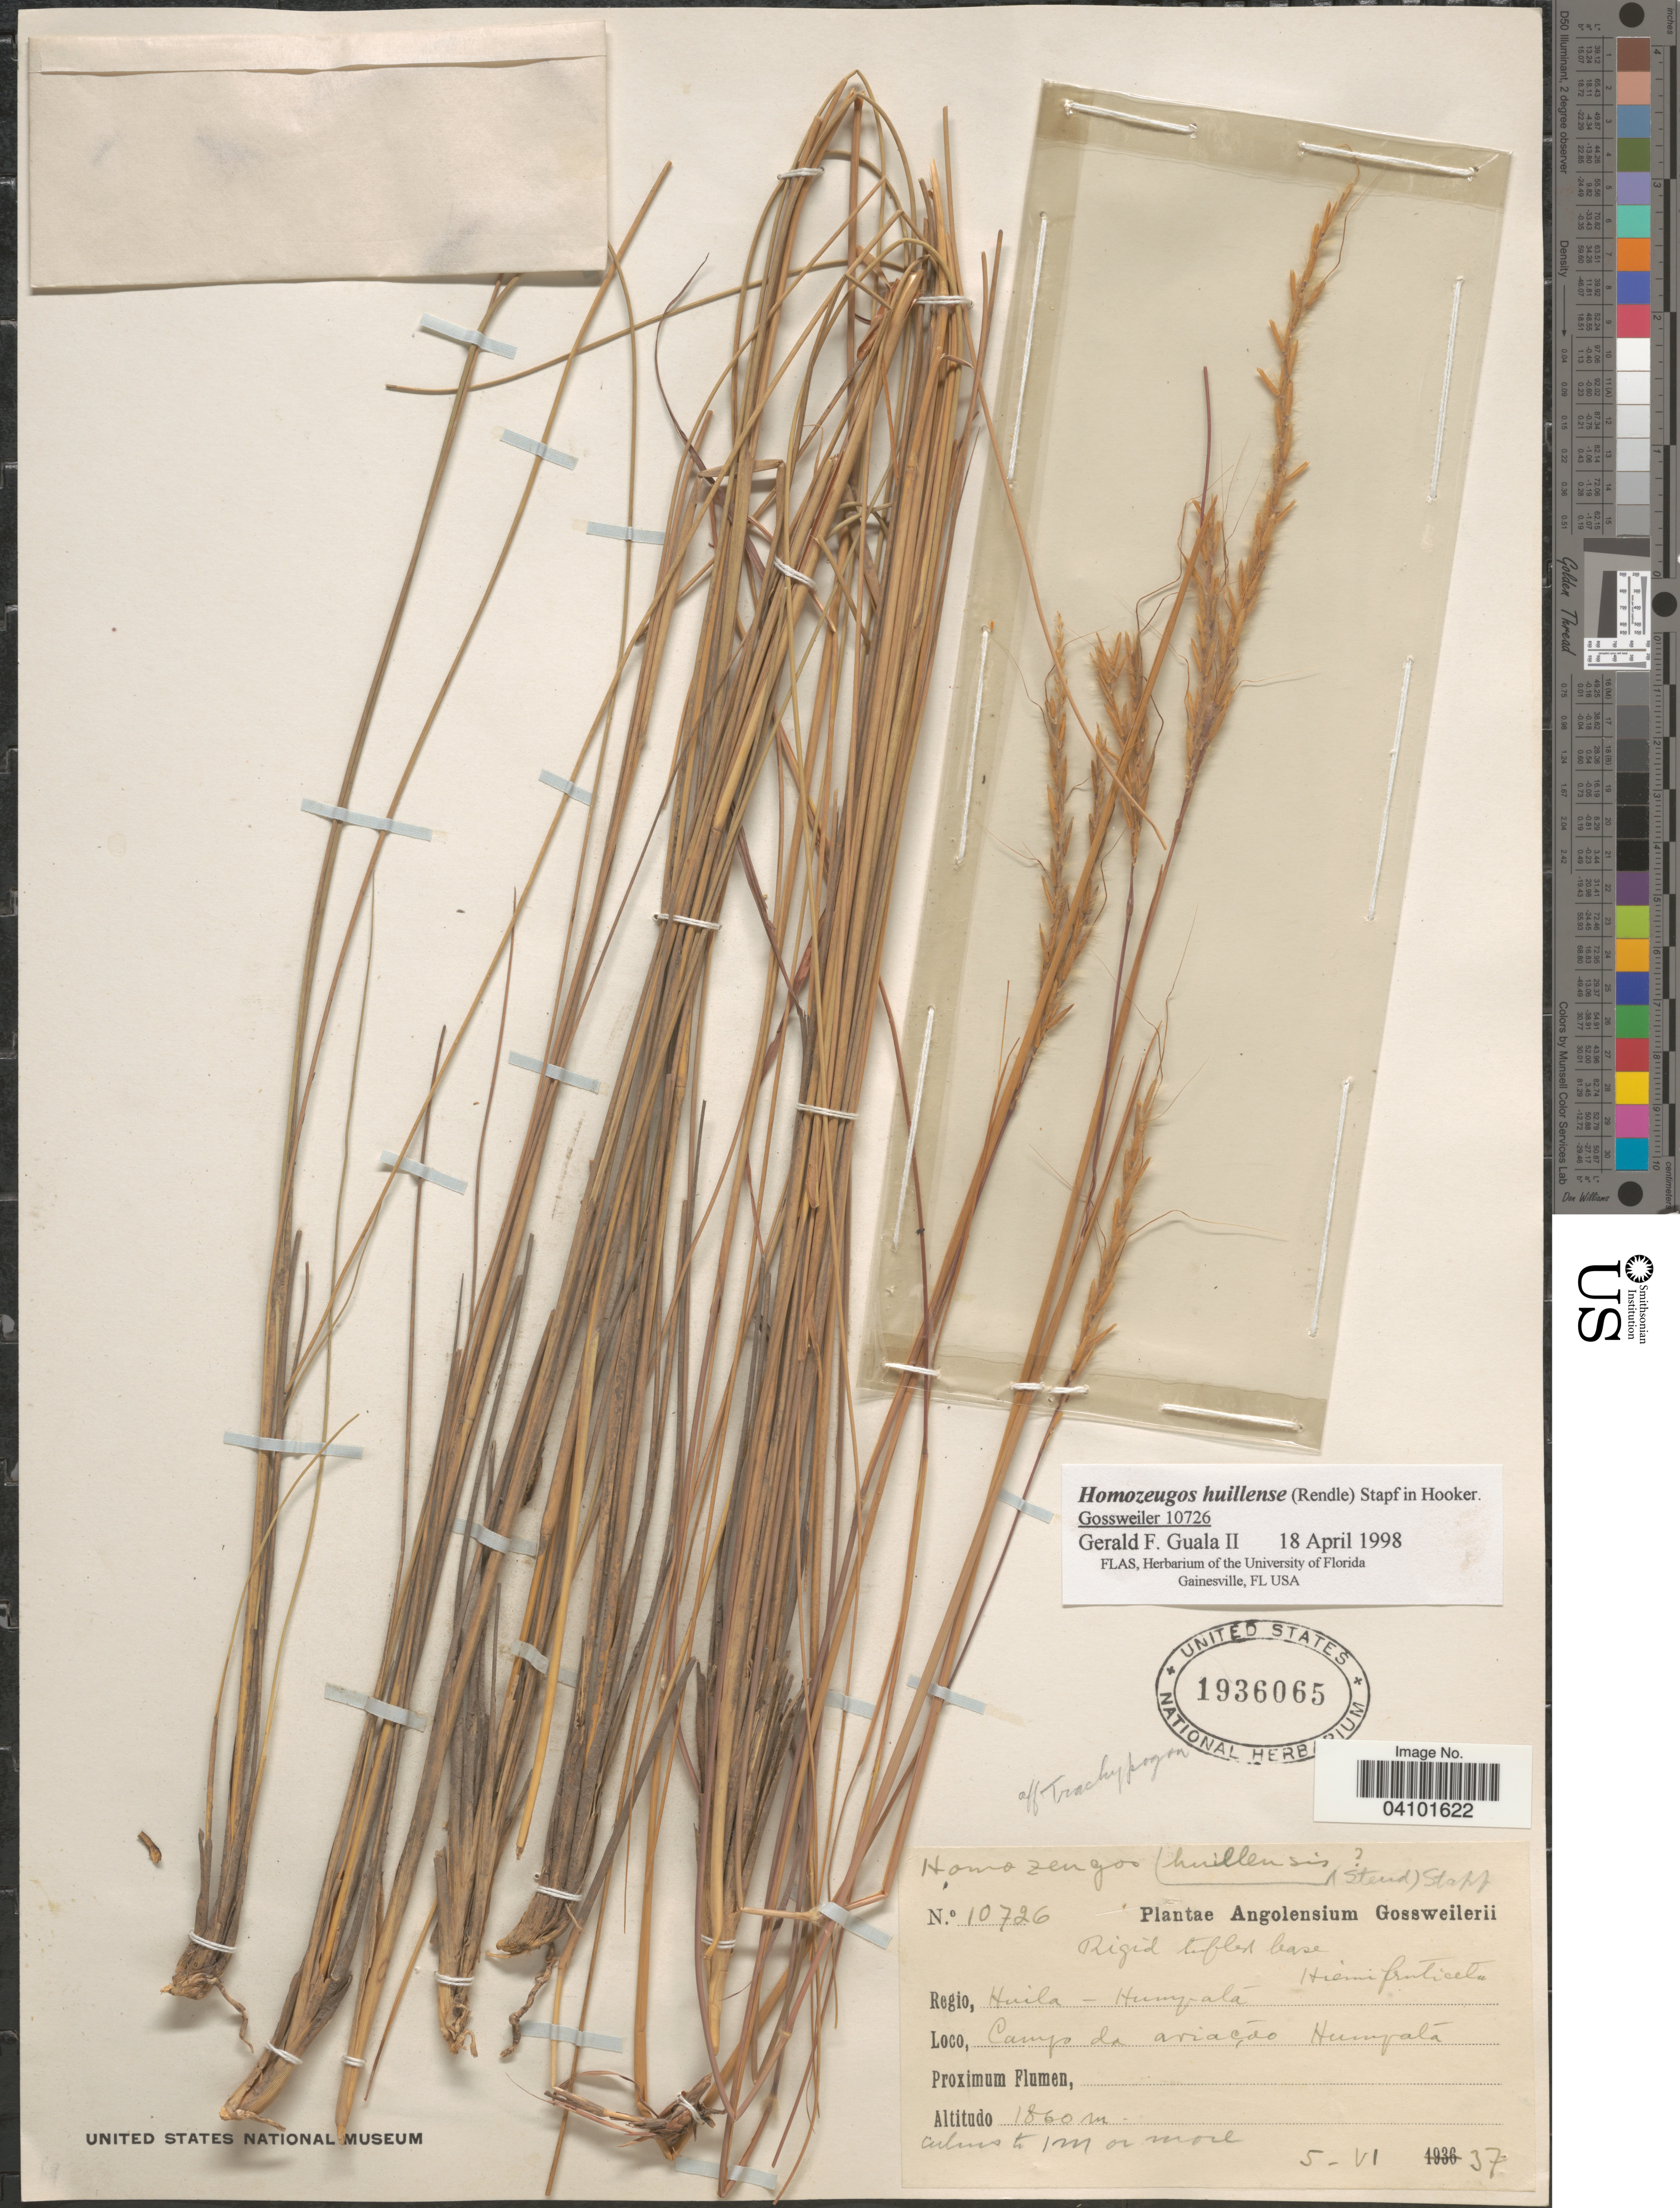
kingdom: Plantae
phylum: Tracheophyta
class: Liliopsida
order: Poales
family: Poaceae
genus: Homozeugos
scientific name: Homozeugos huillense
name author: Stapf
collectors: -. Gossweiler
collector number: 10726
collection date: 1937-06-05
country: Angola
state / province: Huila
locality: Regio, Huila - Humpata. Camp da ariação Humpata.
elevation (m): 1860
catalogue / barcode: US 1936065